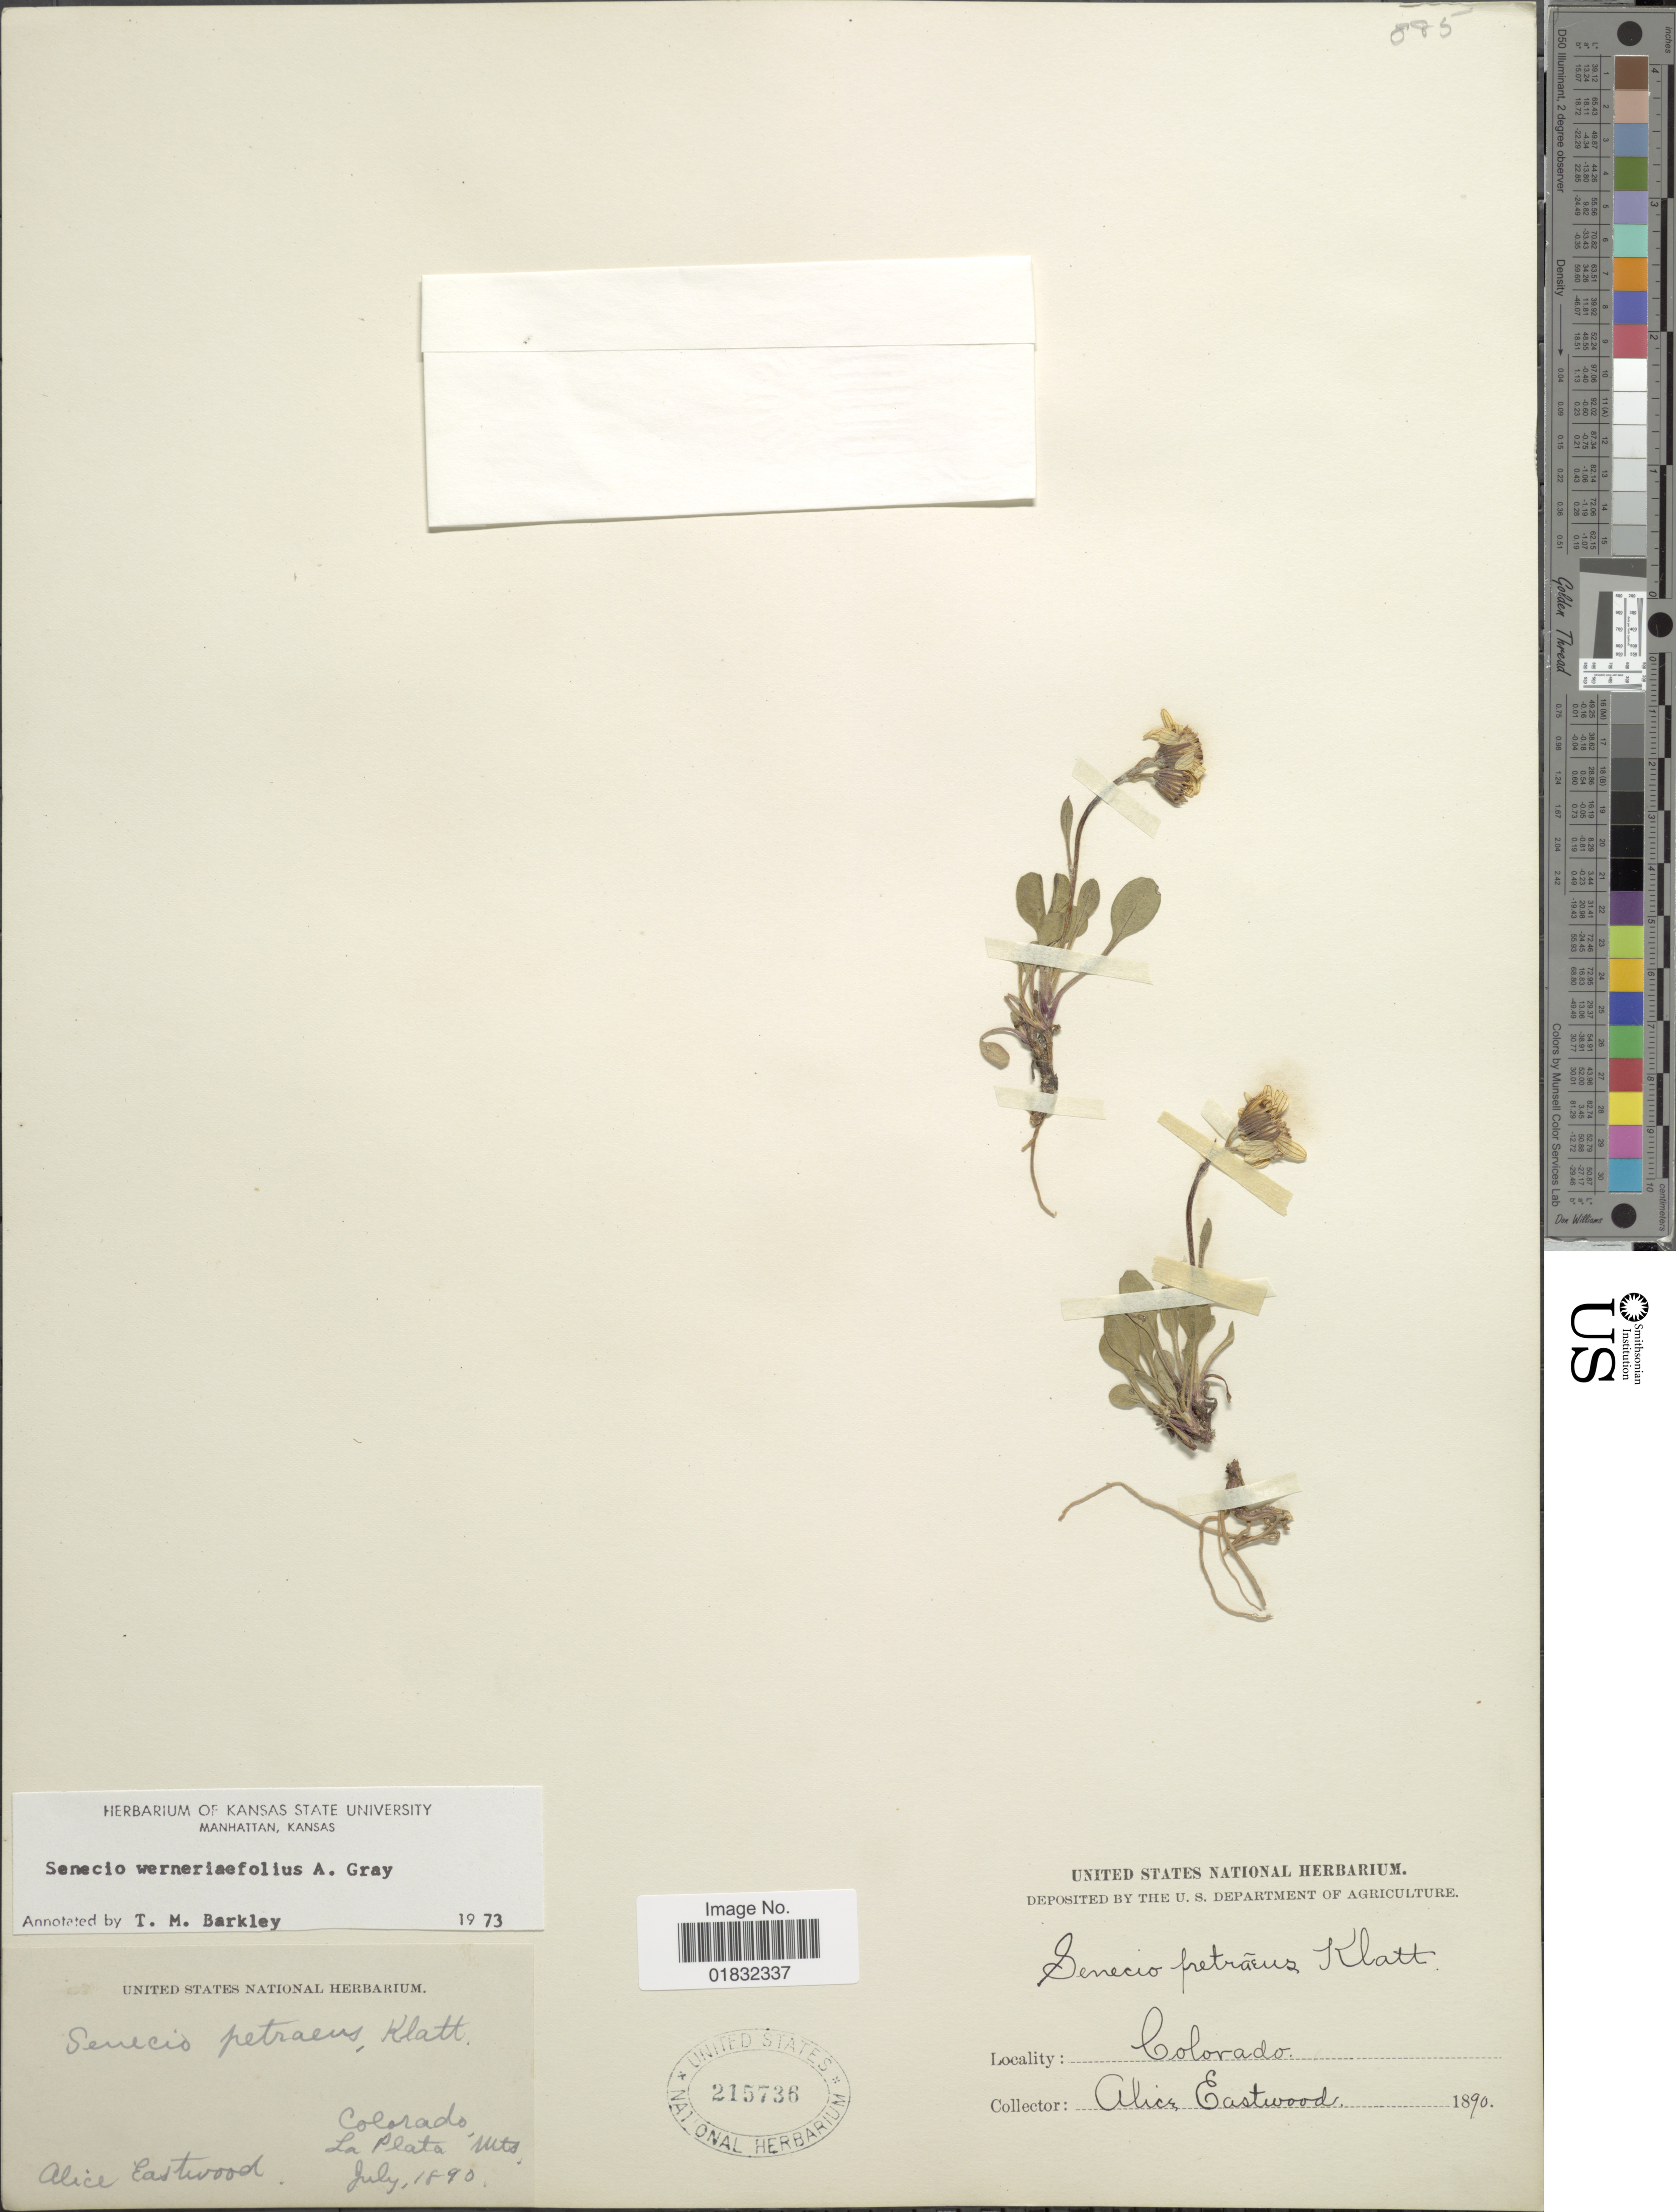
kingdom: Plantae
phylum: Tracheophyta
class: Magnoliopsida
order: Asterales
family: Asteraceae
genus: Packera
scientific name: Packera werneriifolia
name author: (A. Gray) W.A. Weber & Á. Löve ex Trock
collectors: A. Eastwood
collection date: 1890-07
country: United States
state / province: Colorado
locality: La Plata Mts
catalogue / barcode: US 215736